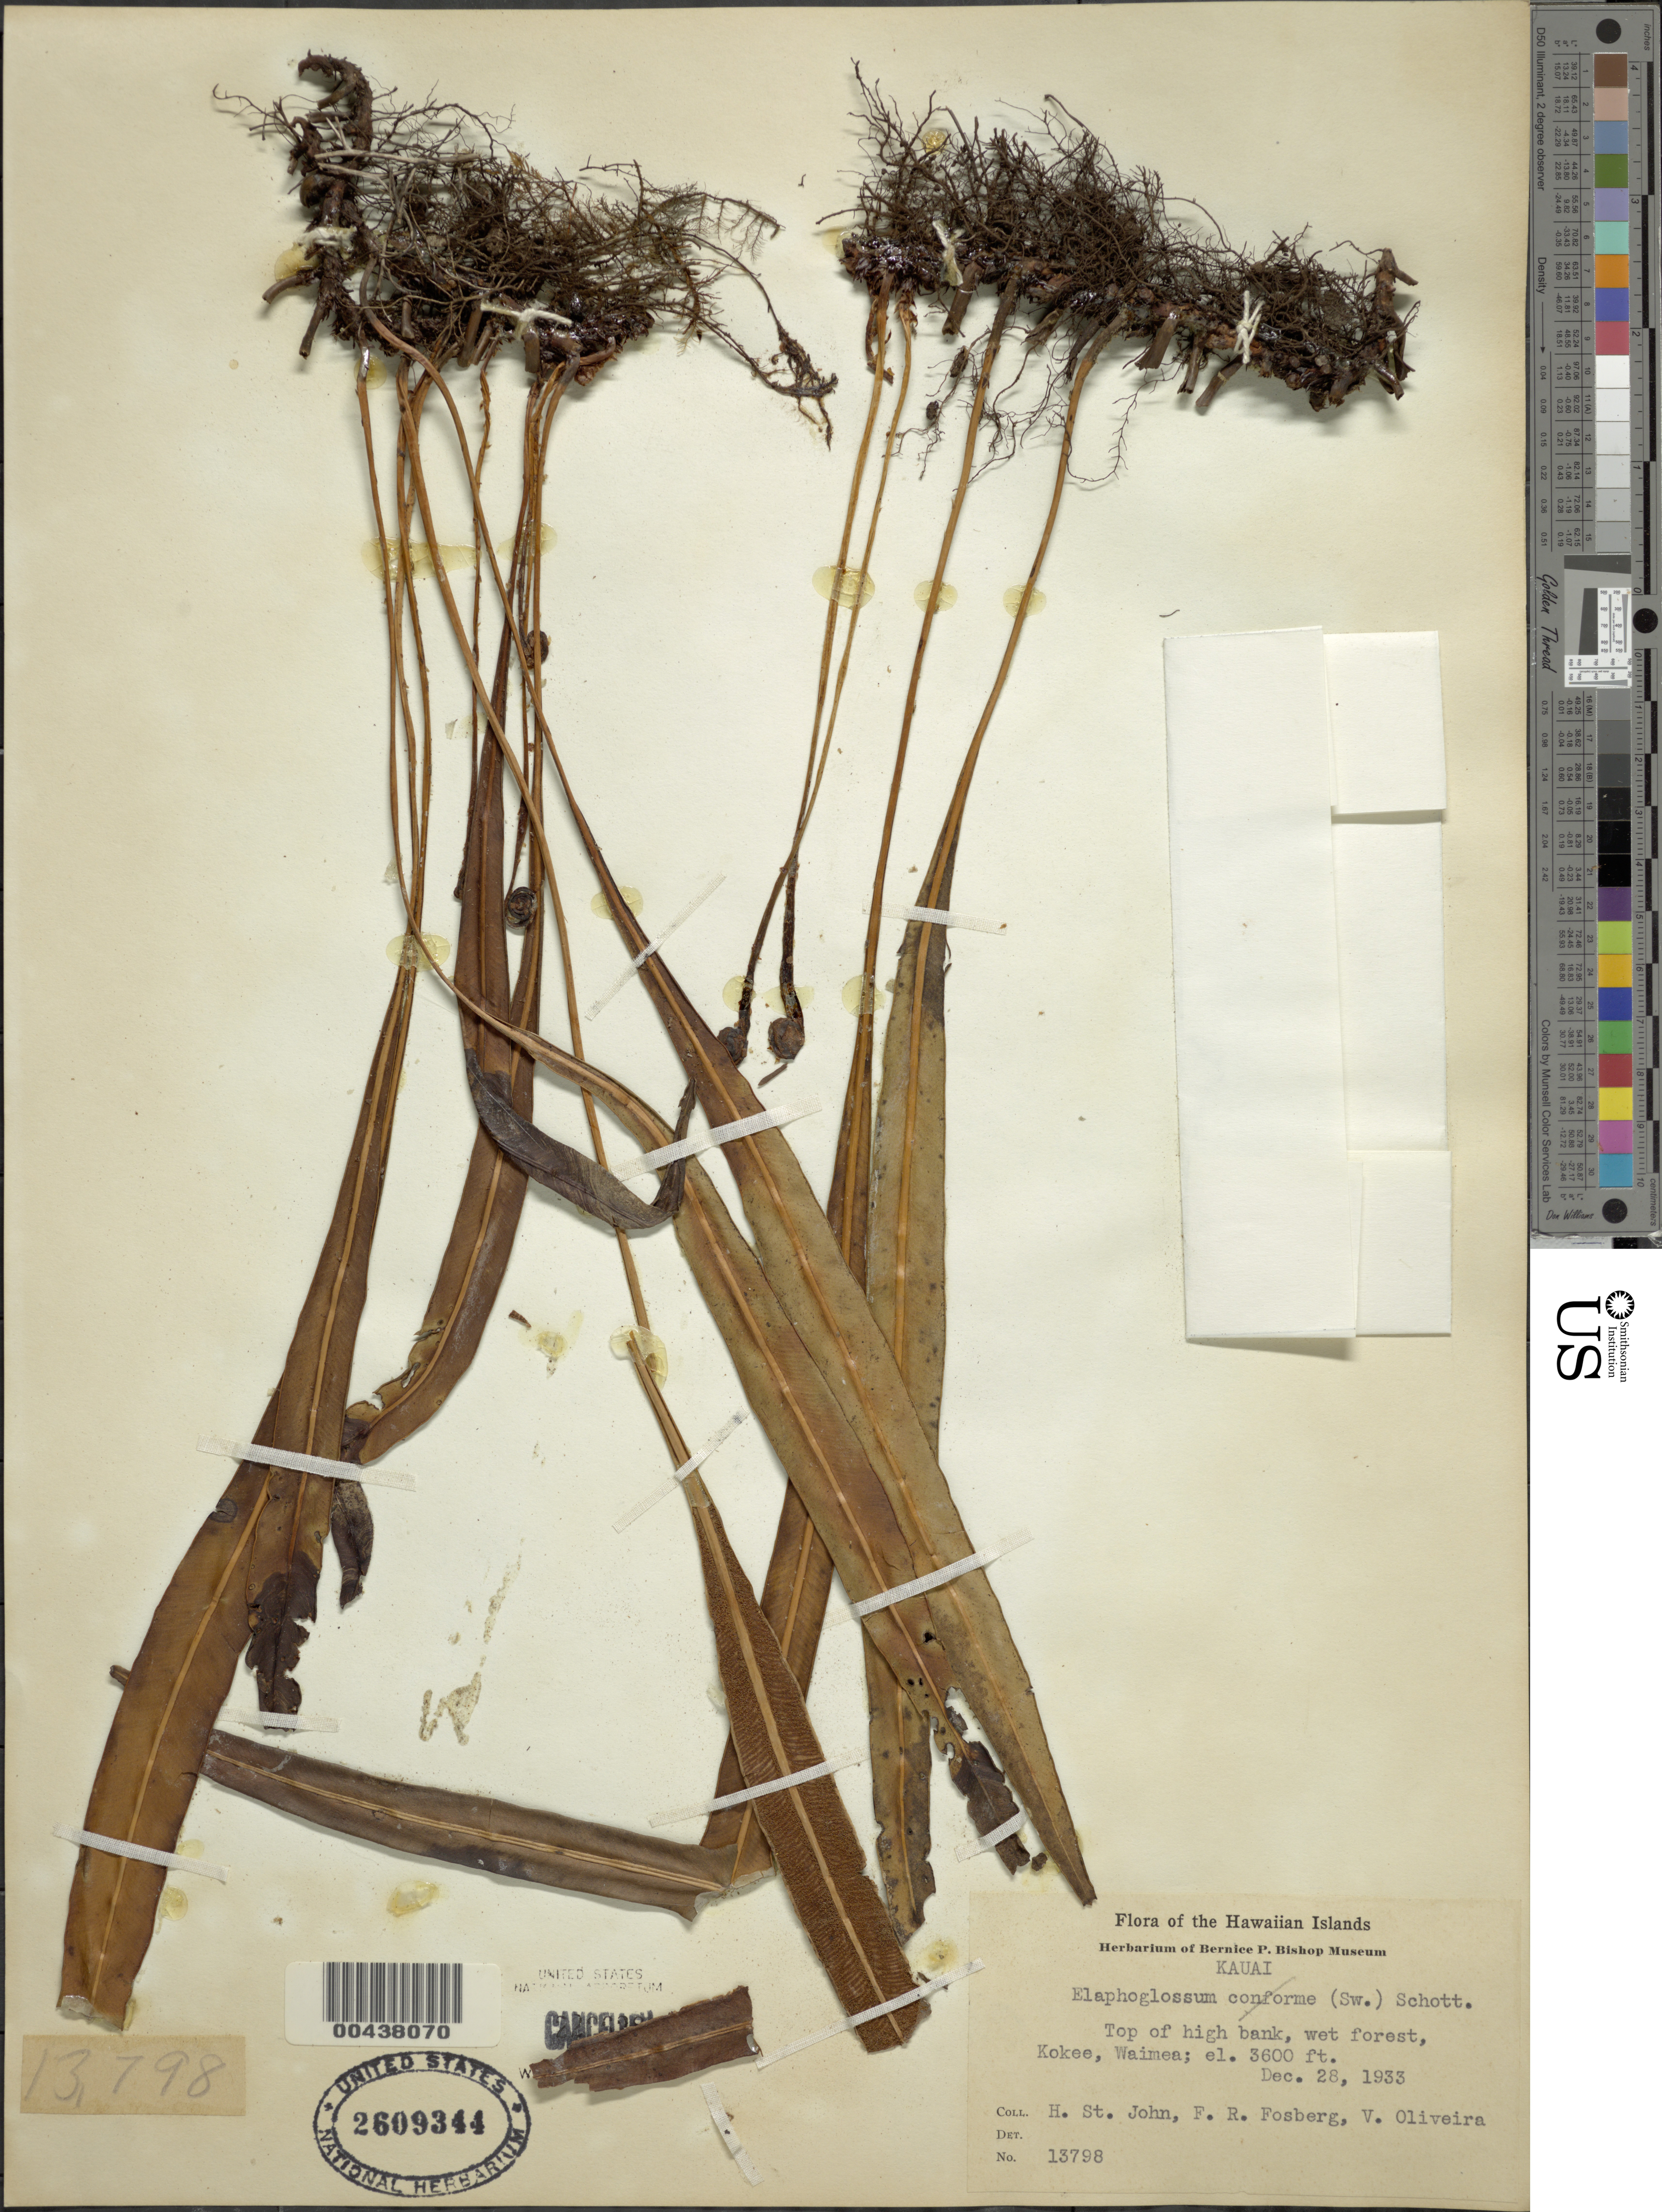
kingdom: Plantae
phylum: Tracheophyta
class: Polypodiopsida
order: Polypodiales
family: Dryopteridaceae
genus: Elaphoglossum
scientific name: Elaphoglossum sp.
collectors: H. St. John, F. R. Fosberg & V. Oliveira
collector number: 13798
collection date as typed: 28 Dec 1933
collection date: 1933-12-28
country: United States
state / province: Hawaii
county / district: Kauai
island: Kaua'i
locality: Kokee, Waimea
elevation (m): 1097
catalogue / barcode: US 2609344